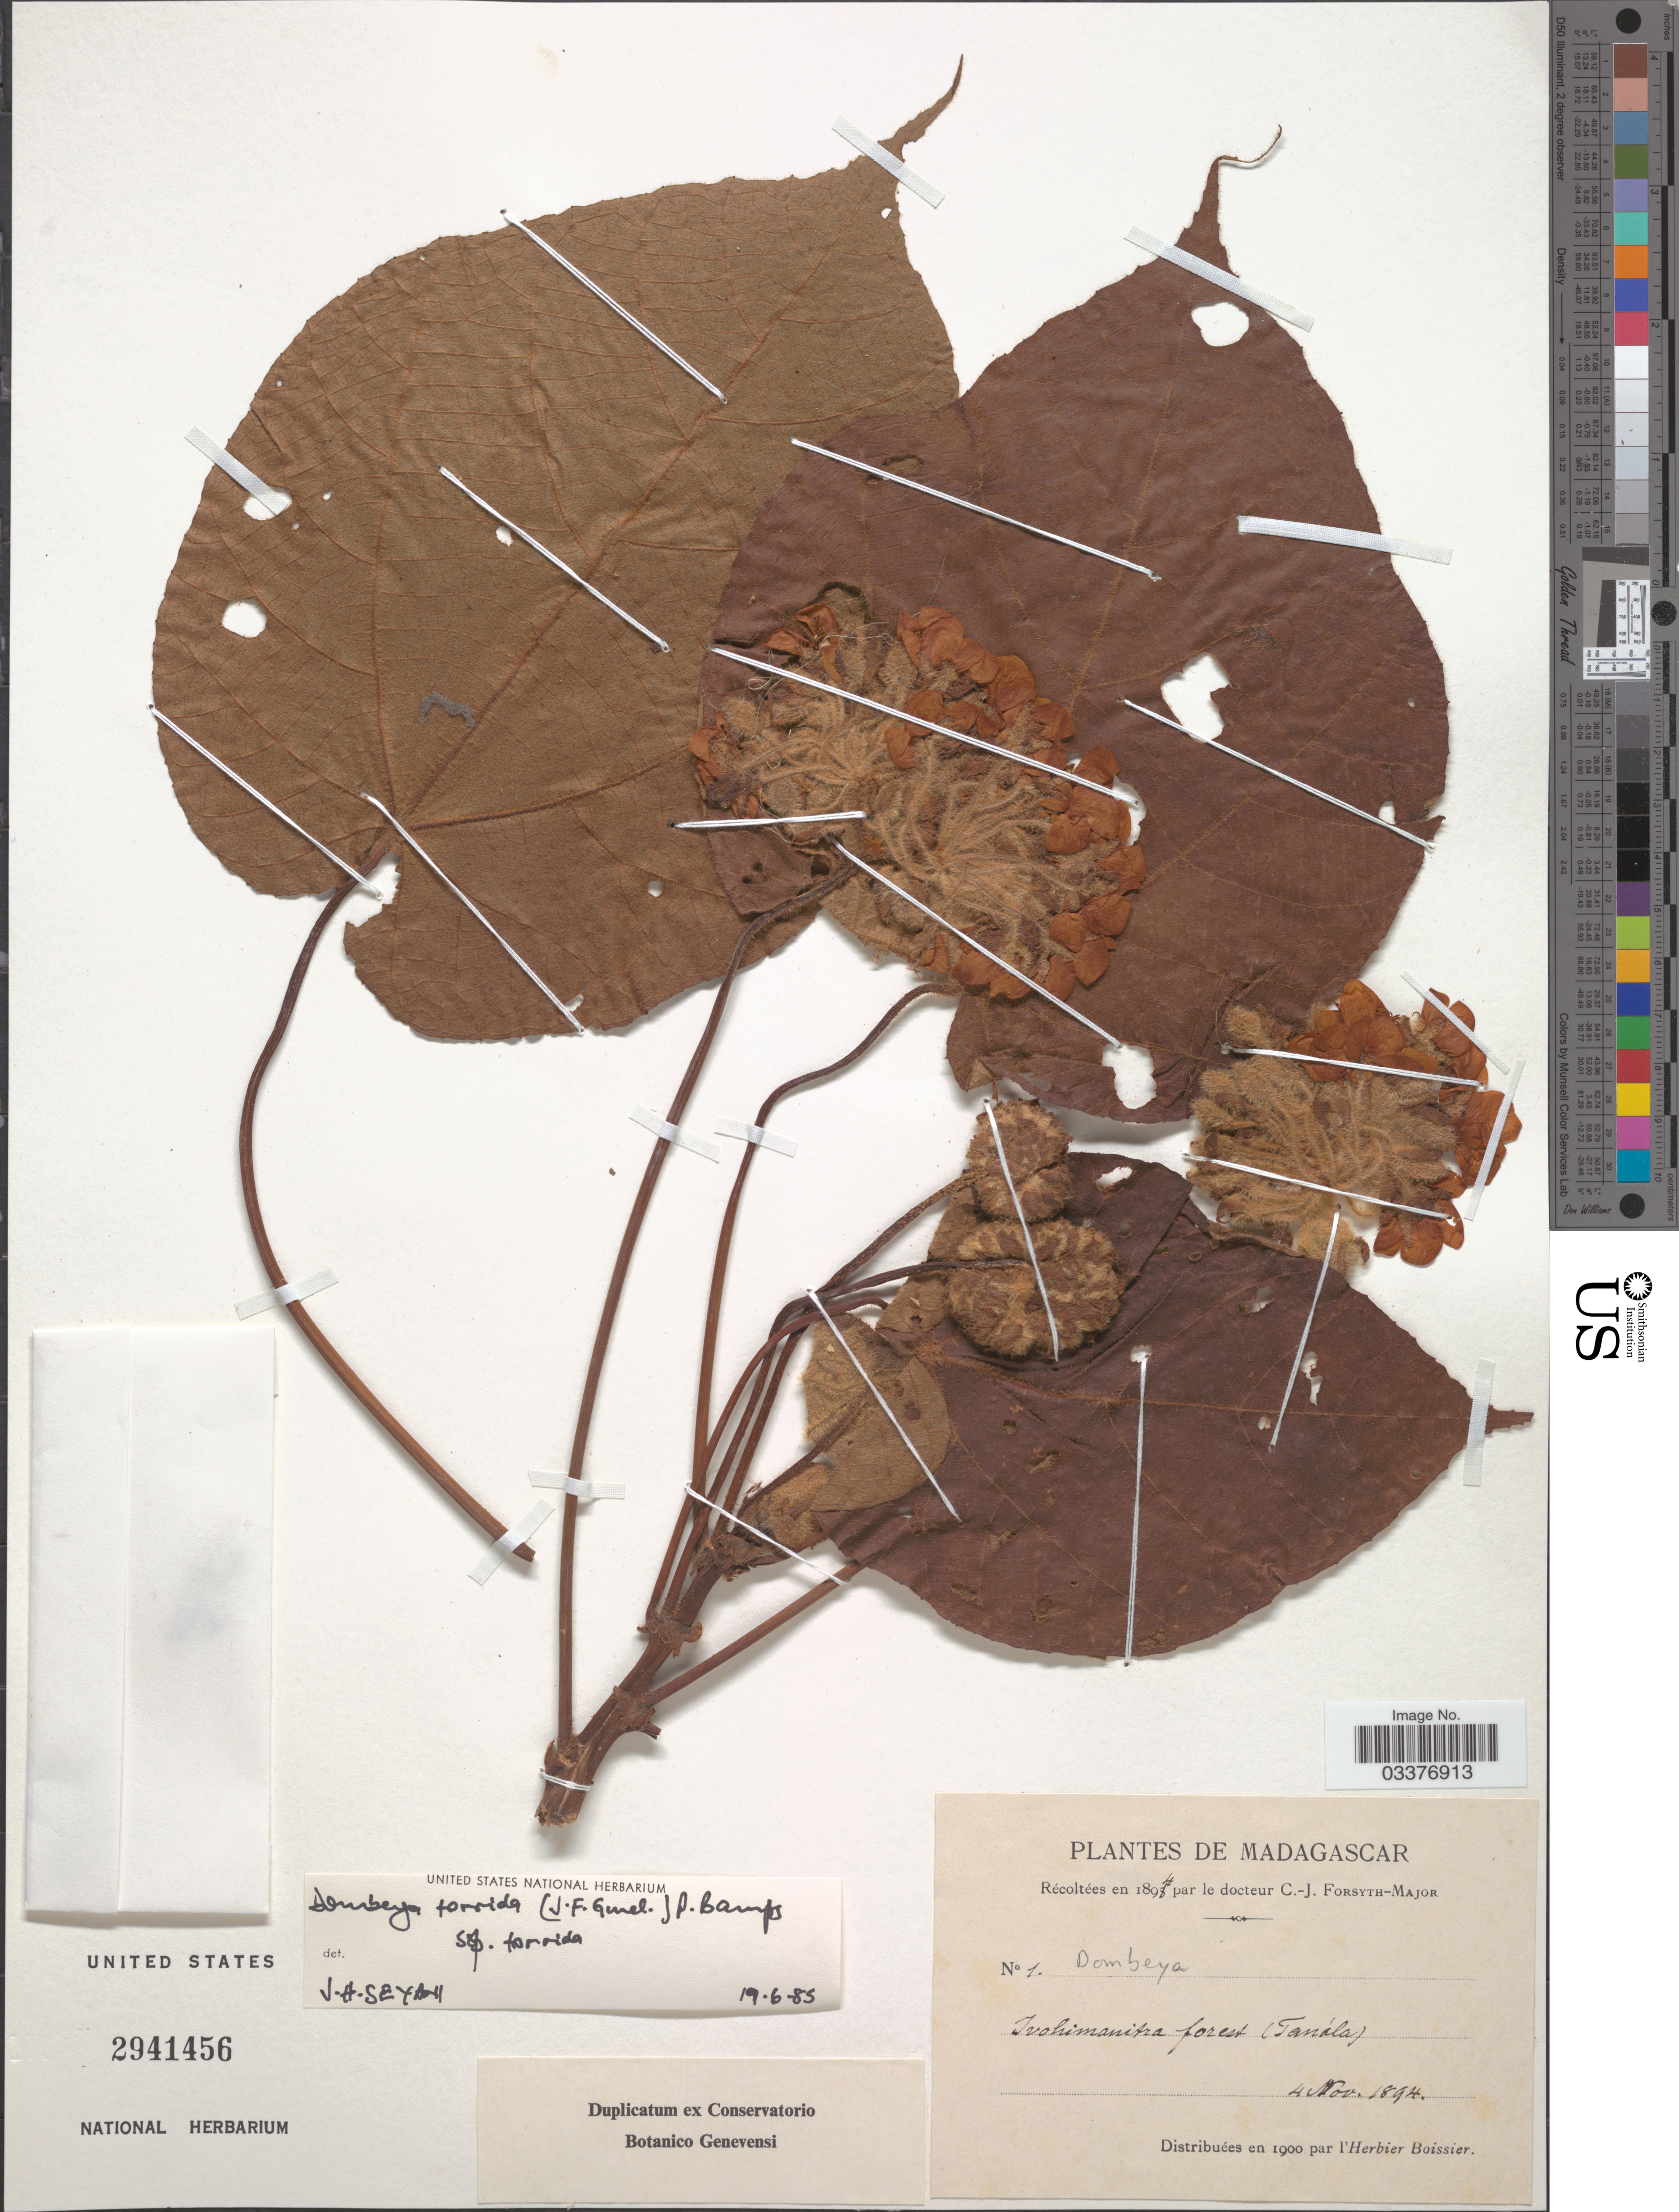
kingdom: Plantae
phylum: Tracheophyta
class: Magnoliopsida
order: Malvales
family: Malvaceae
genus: Dombeya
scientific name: Dombeya torrida subsp. torrida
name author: (J.F. Gmel.) Bamps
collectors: C. Forsyth-Major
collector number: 1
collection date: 1894-11-04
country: Madagascar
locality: Ivohimanitra forest (Tanála).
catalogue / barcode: US 2941456